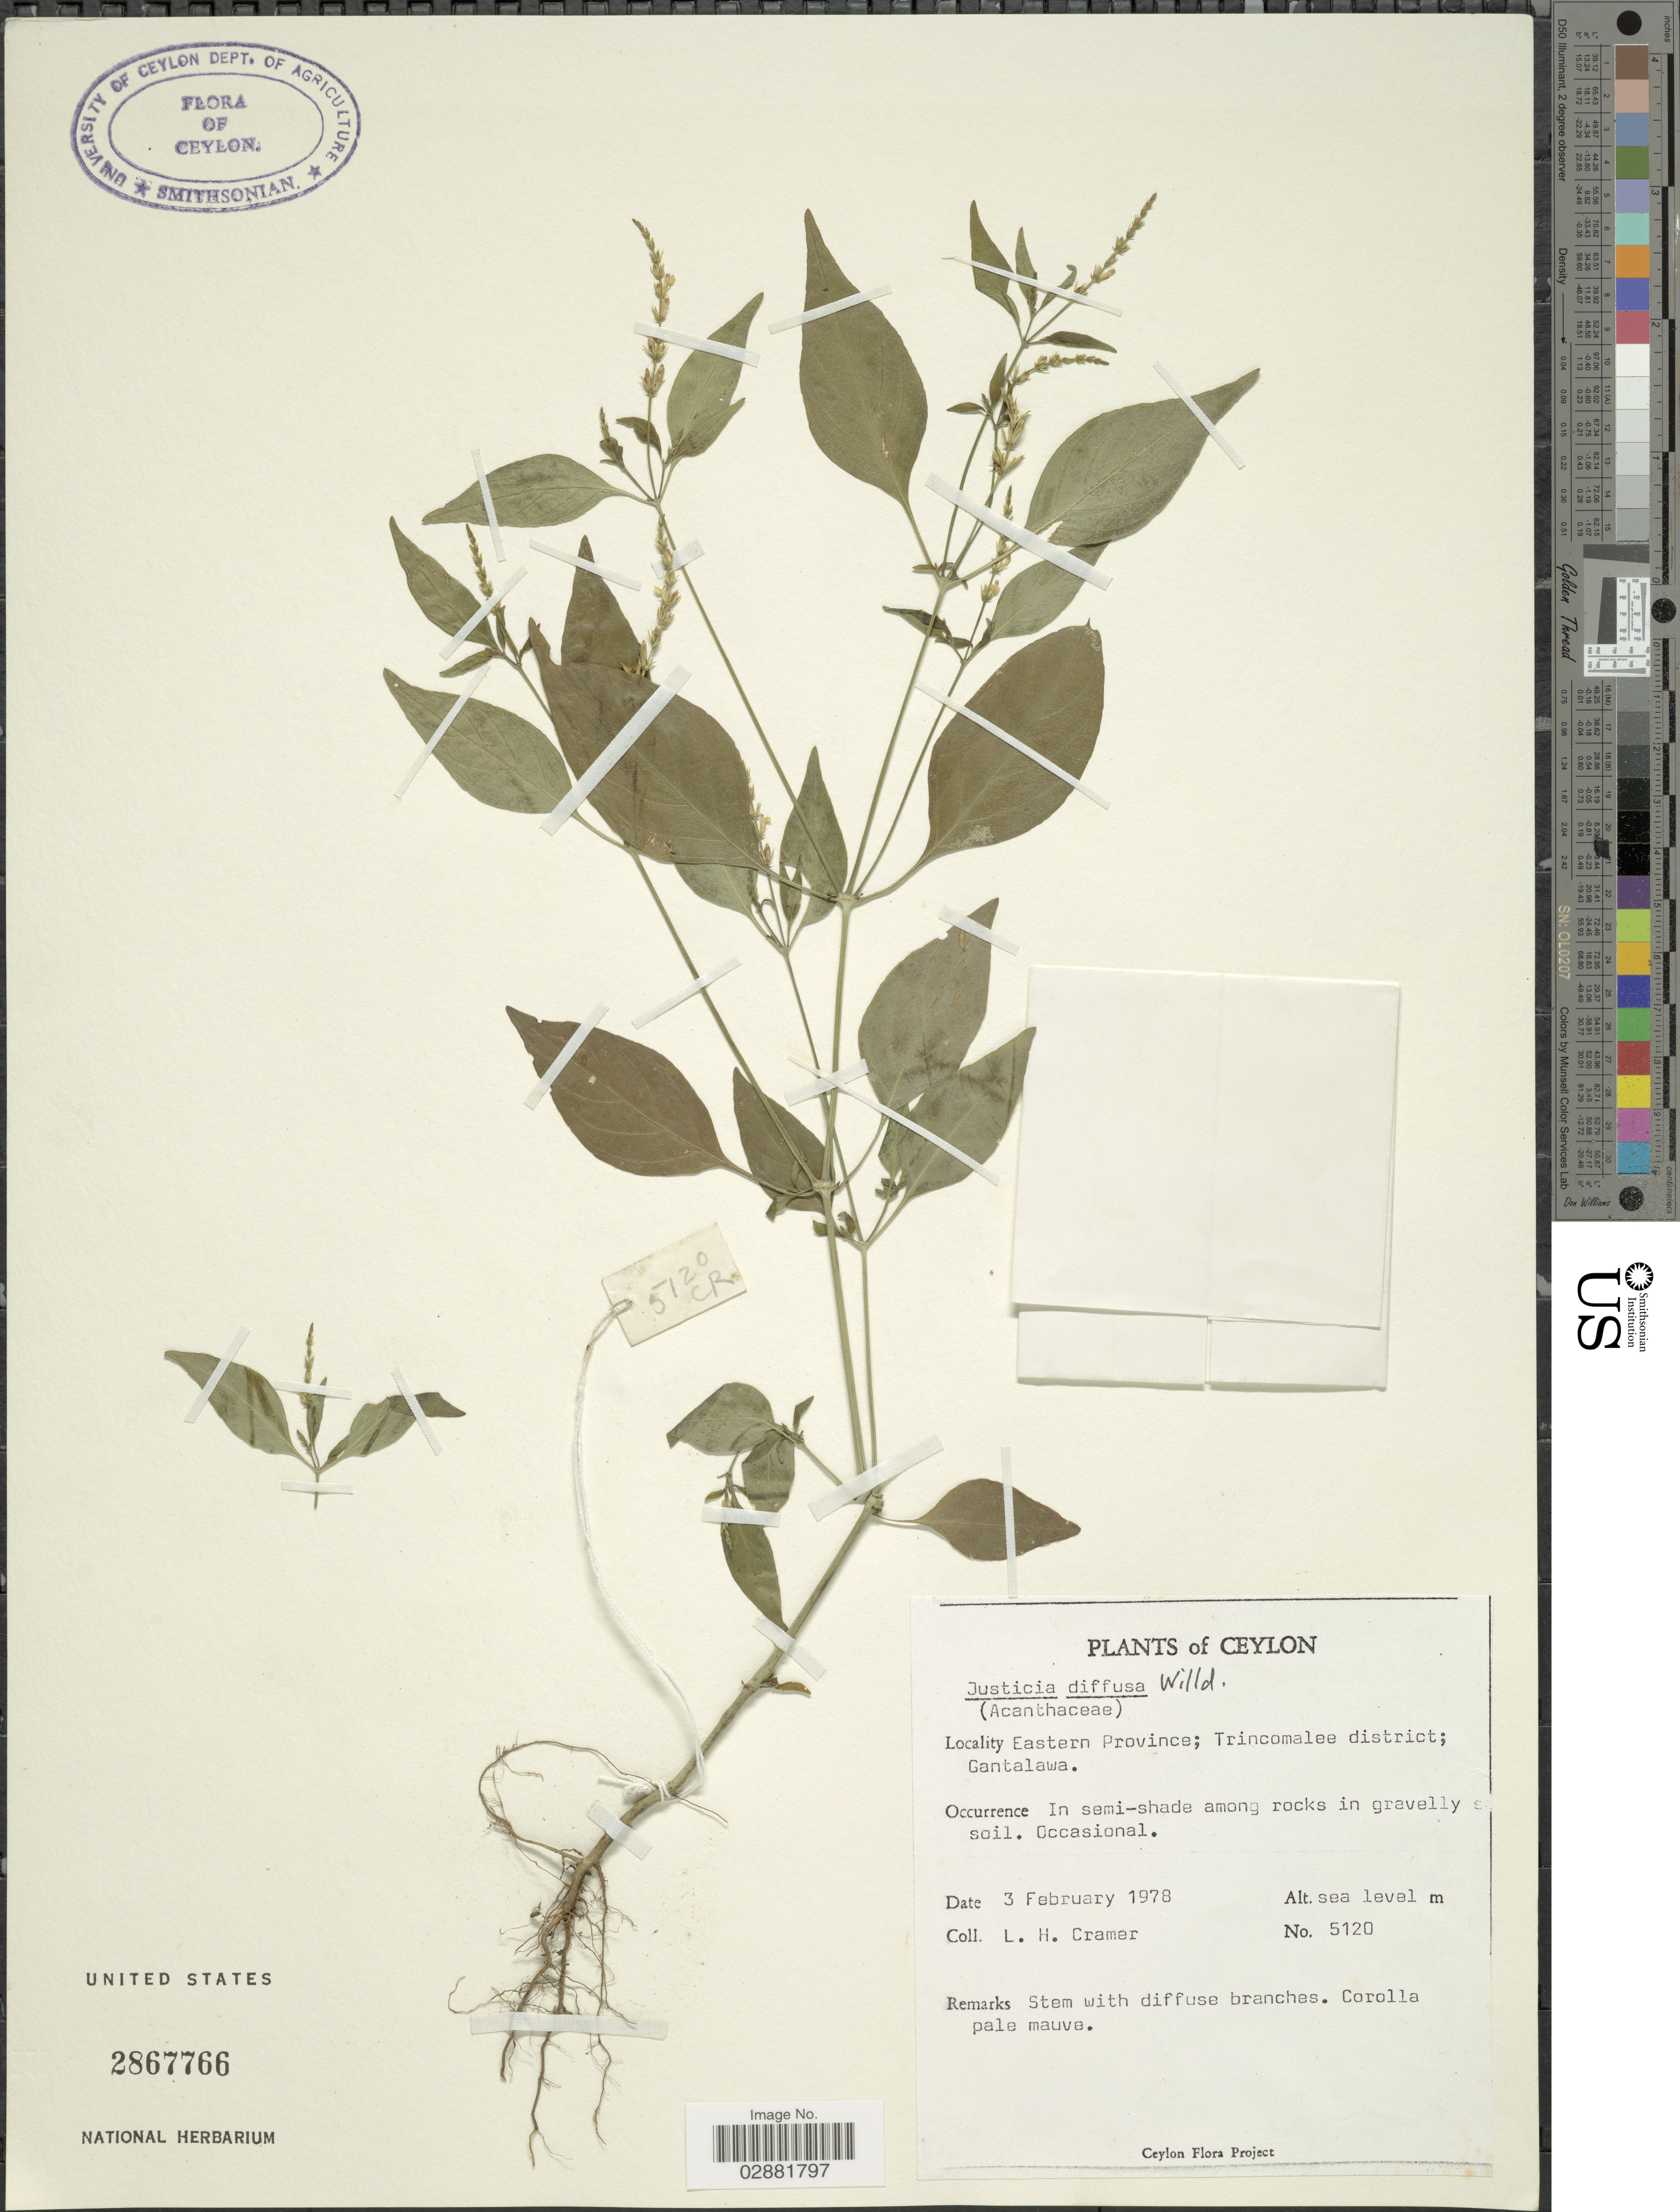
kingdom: Plantae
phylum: Tracheophyta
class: Magnoliopsida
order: Lamiales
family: Acanthaceae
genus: Justicia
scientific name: Justicia diffusa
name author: Willd.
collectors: L. H. Cramer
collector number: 5120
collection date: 1978-02-03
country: Sri Lanka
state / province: Eastern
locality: Ceylon, Trincomalee district, Gantalawa.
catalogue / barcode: US 2867766